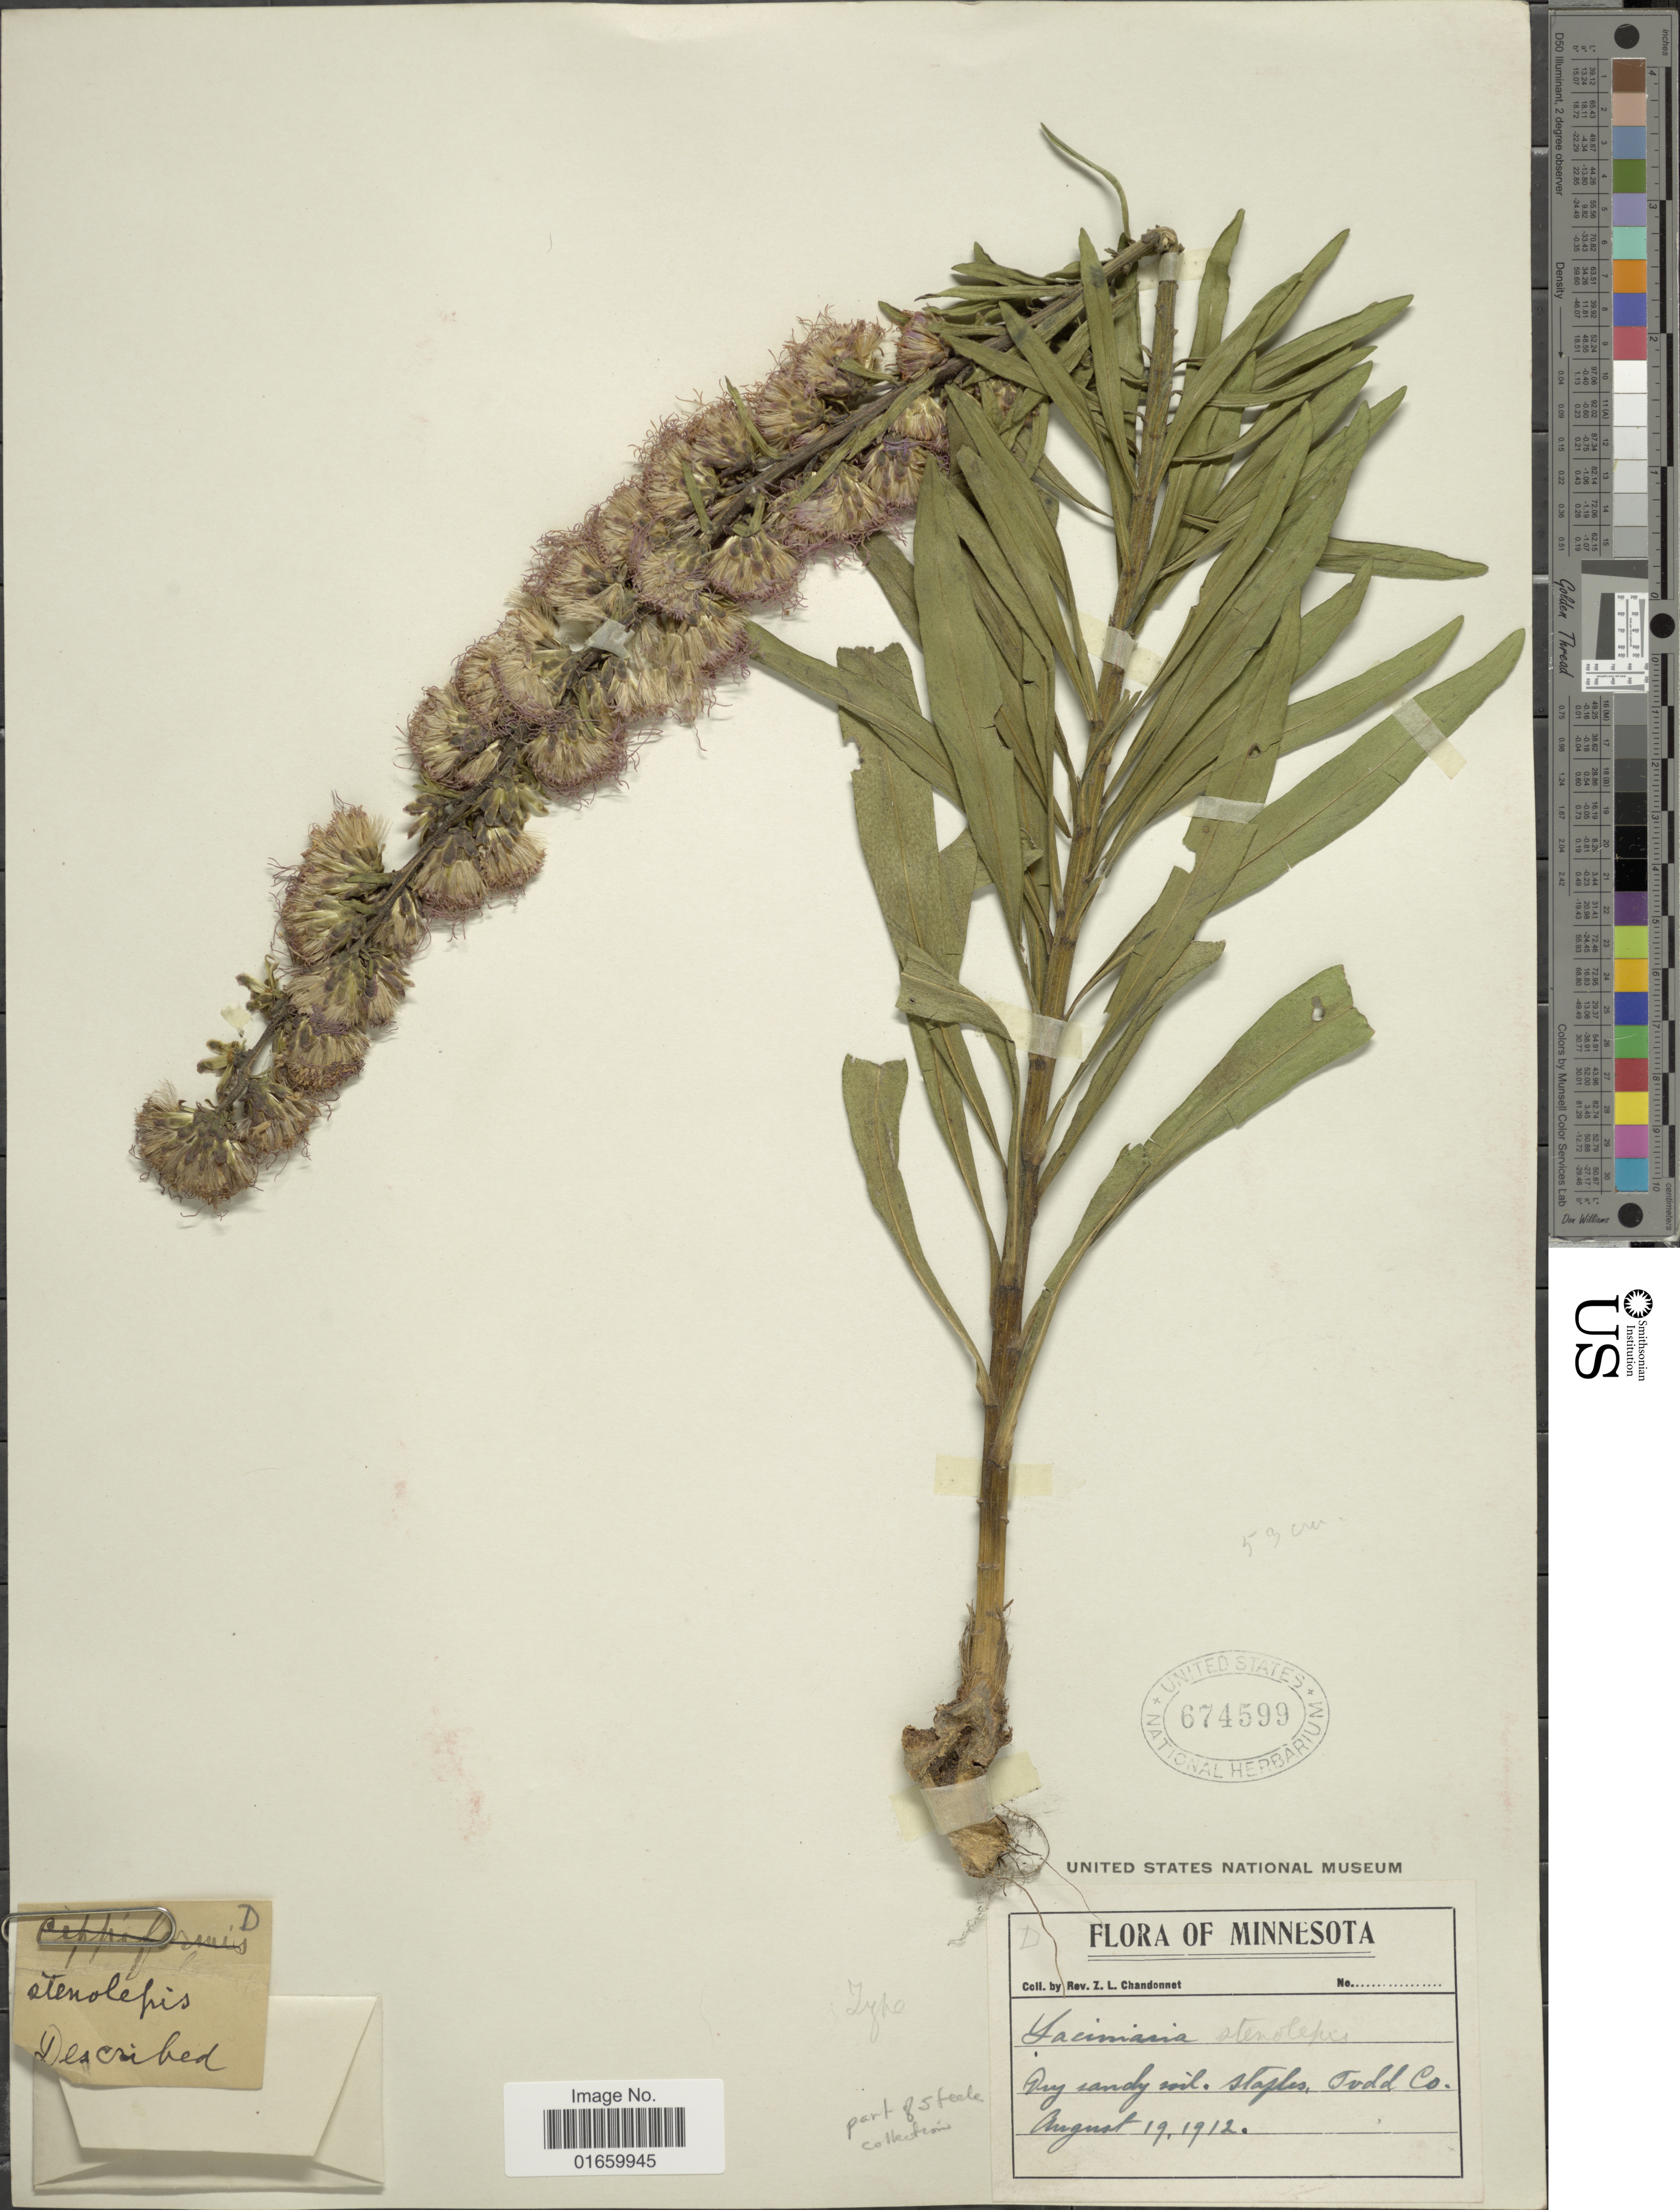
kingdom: Plantae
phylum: Tracheophyta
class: Magnoliopsida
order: Asterales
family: Asteraceae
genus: Liatris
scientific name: Liatris sp.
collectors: Z. Chandonnet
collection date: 1912-08-19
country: United States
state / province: Minnesota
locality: Dry sandy soil, slopes, Todd Co.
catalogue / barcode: US 674599